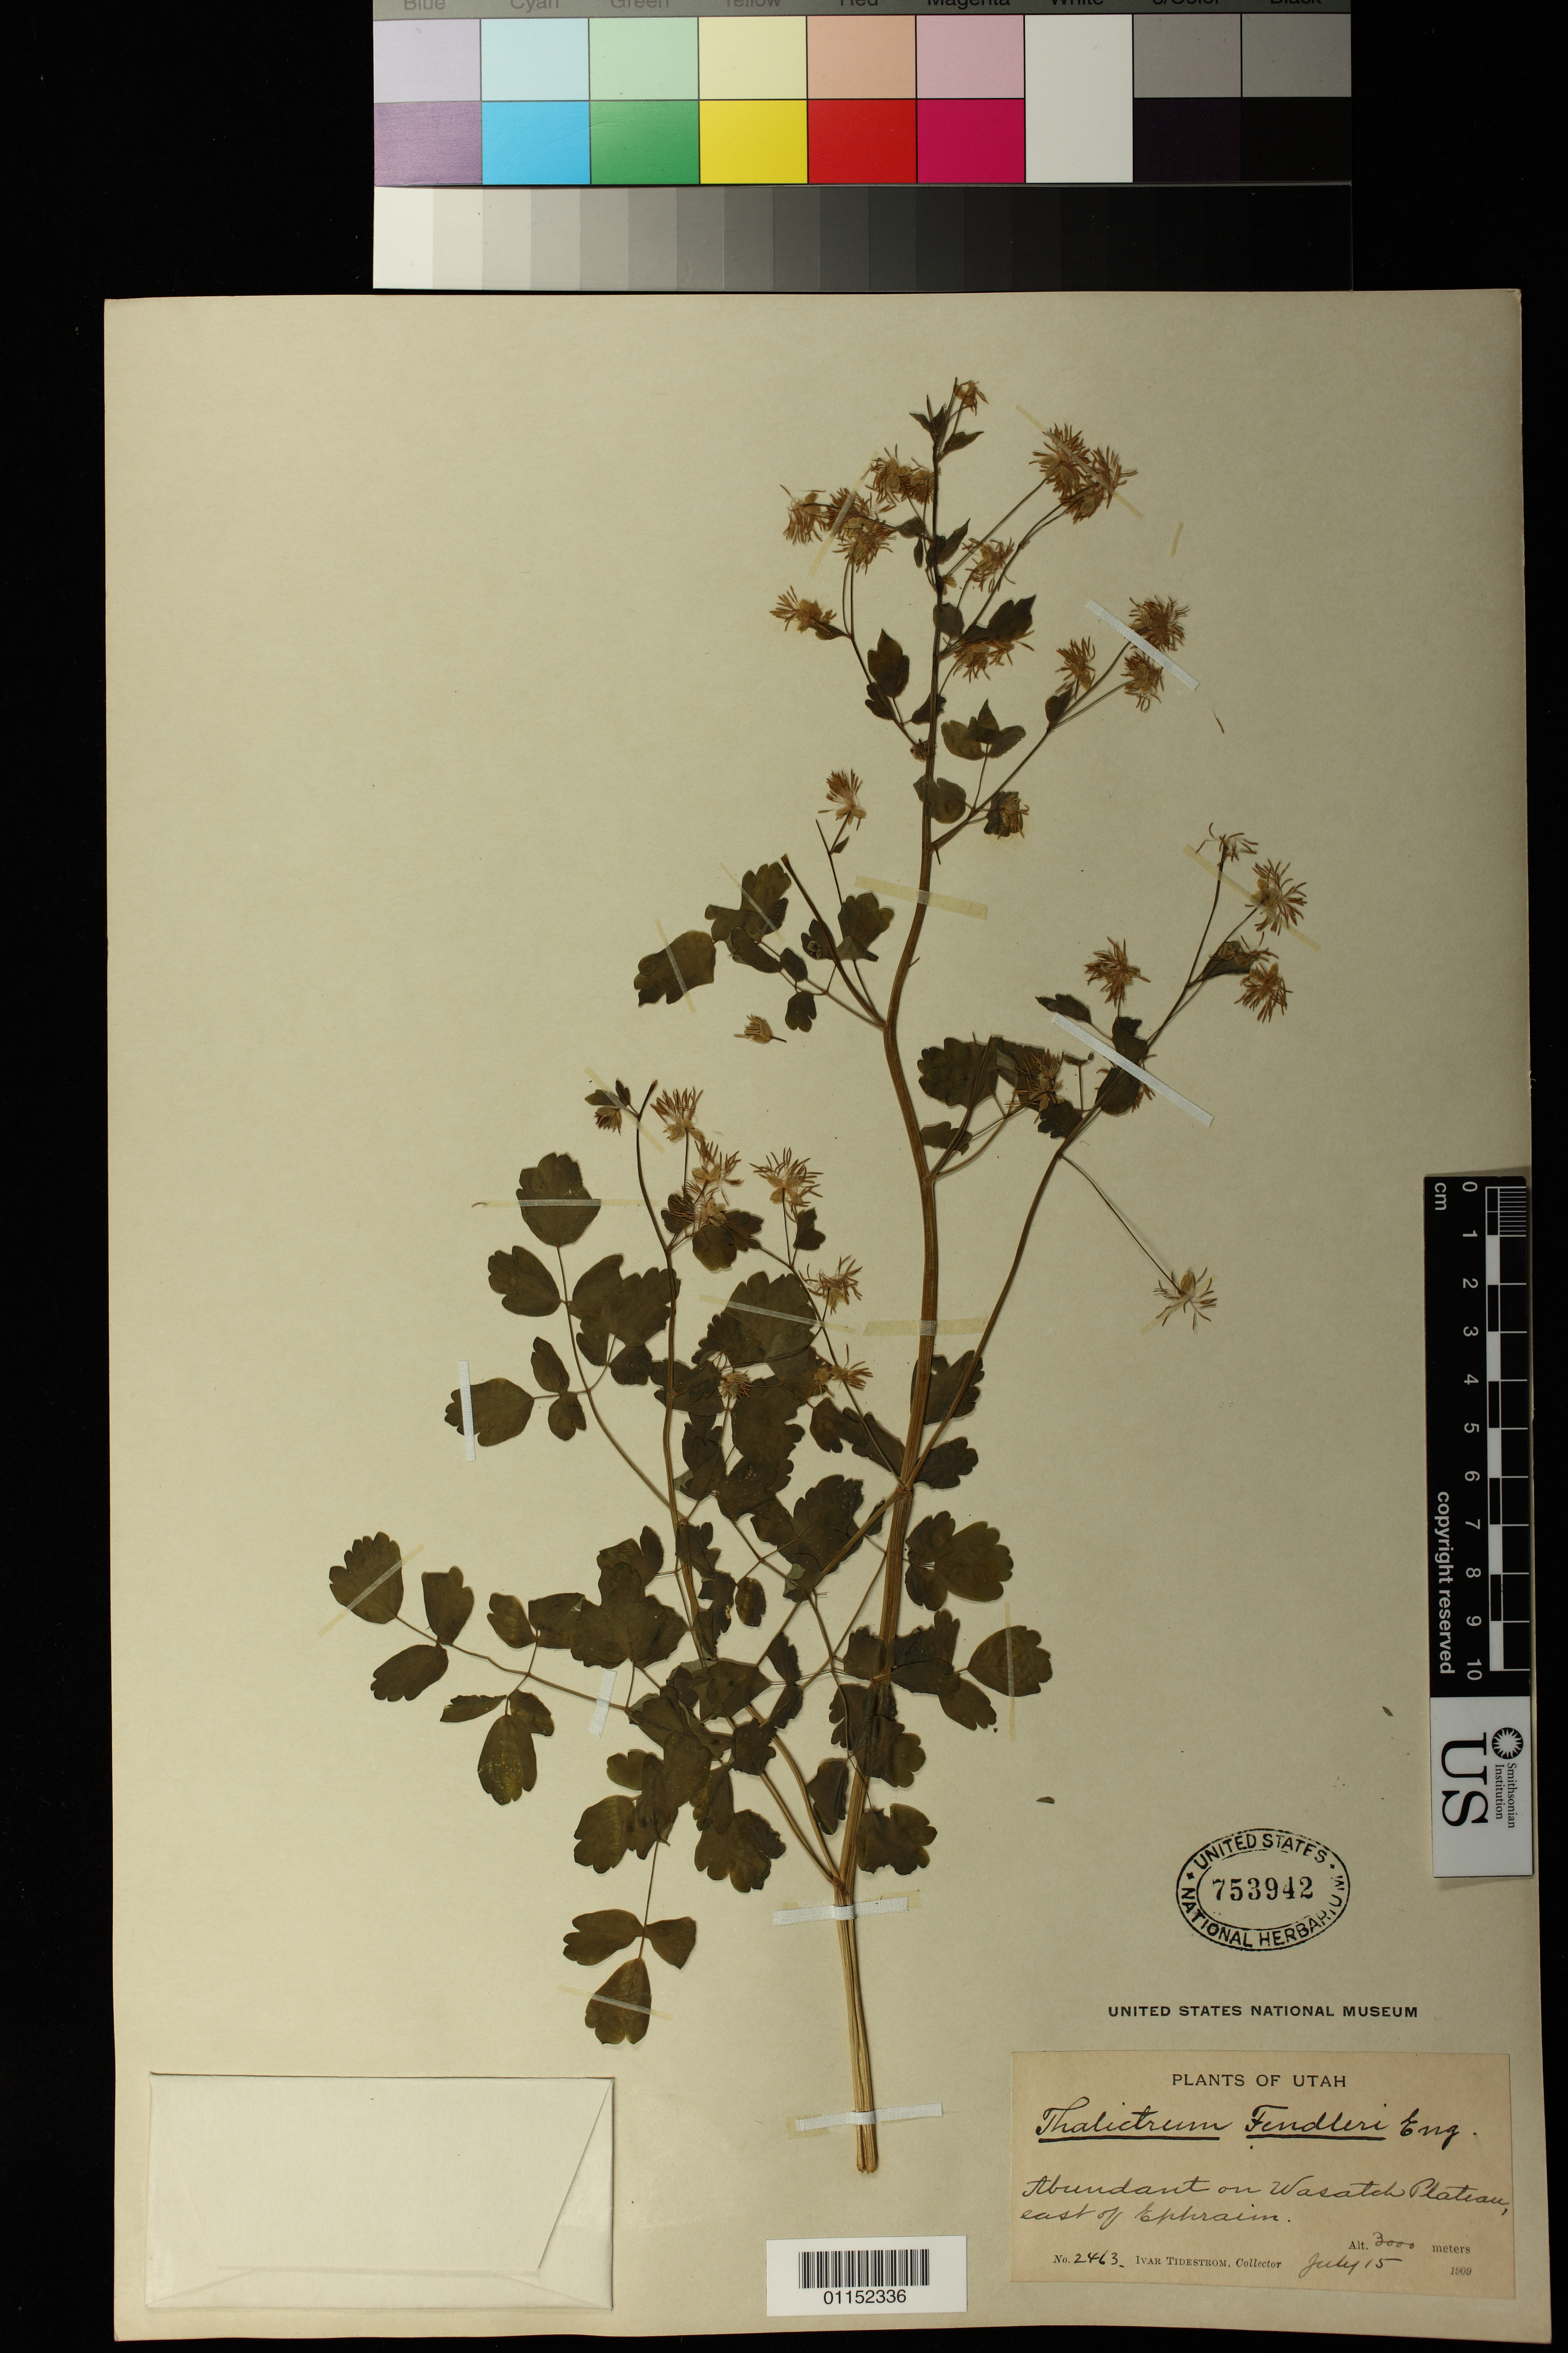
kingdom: Plantae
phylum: Tracheophyta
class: Magnoliopsida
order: Ranunculales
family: Ranunculaceae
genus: Thalictrum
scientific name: Thalictrum fendleri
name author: Engelm. ex A. Gray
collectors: I. F. Tidestrom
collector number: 2463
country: United States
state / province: Utah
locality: Wasatch Plateau, E of Ephraim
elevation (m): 3000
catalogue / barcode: US 753942